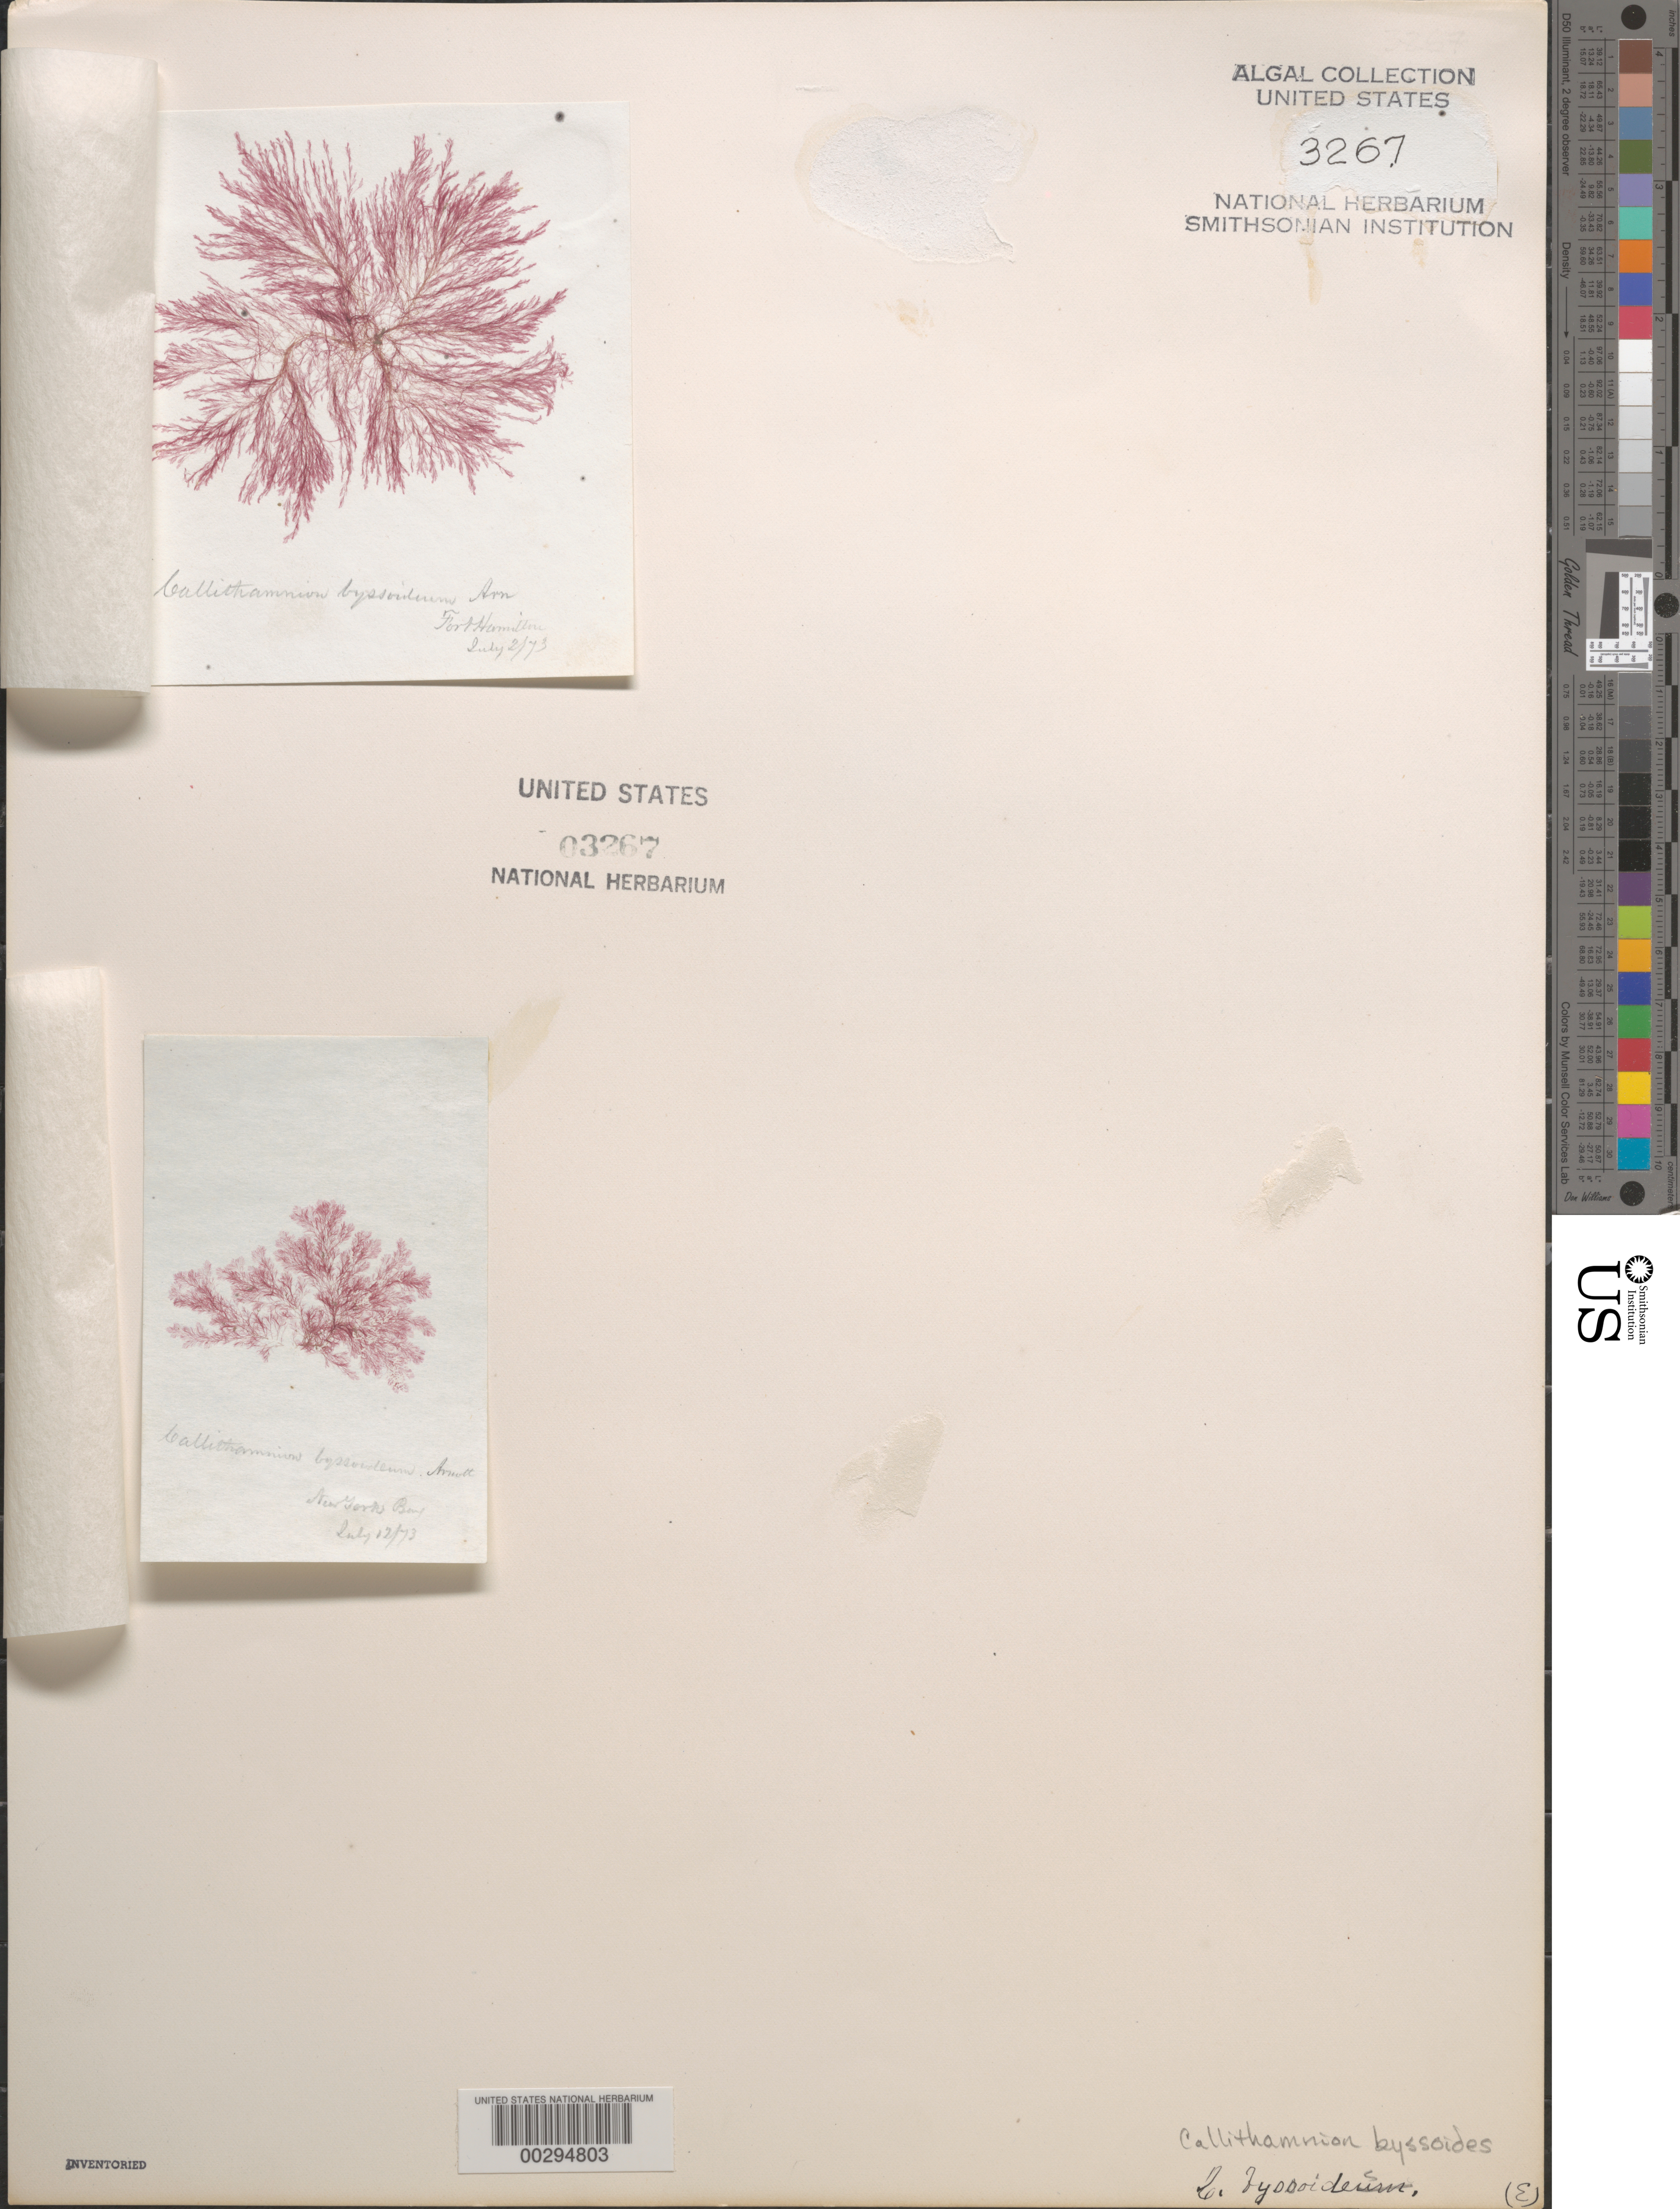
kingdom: Plantae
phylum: Rhodophyta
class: Florideophyceae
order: Ceramiales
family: Callithamniaceae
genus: Aglaothamnion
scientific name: Aglaothamnion tenuissimum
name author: (Bonnem.) Feldm.-Maz.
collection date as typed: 02 Jul 1873 AND 12 Jul 1873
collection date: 1873-07-02,1873-07-12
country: United States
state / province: New York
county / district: Kings County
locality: Fort Hamilton and New York Bay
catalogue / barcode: US 3267